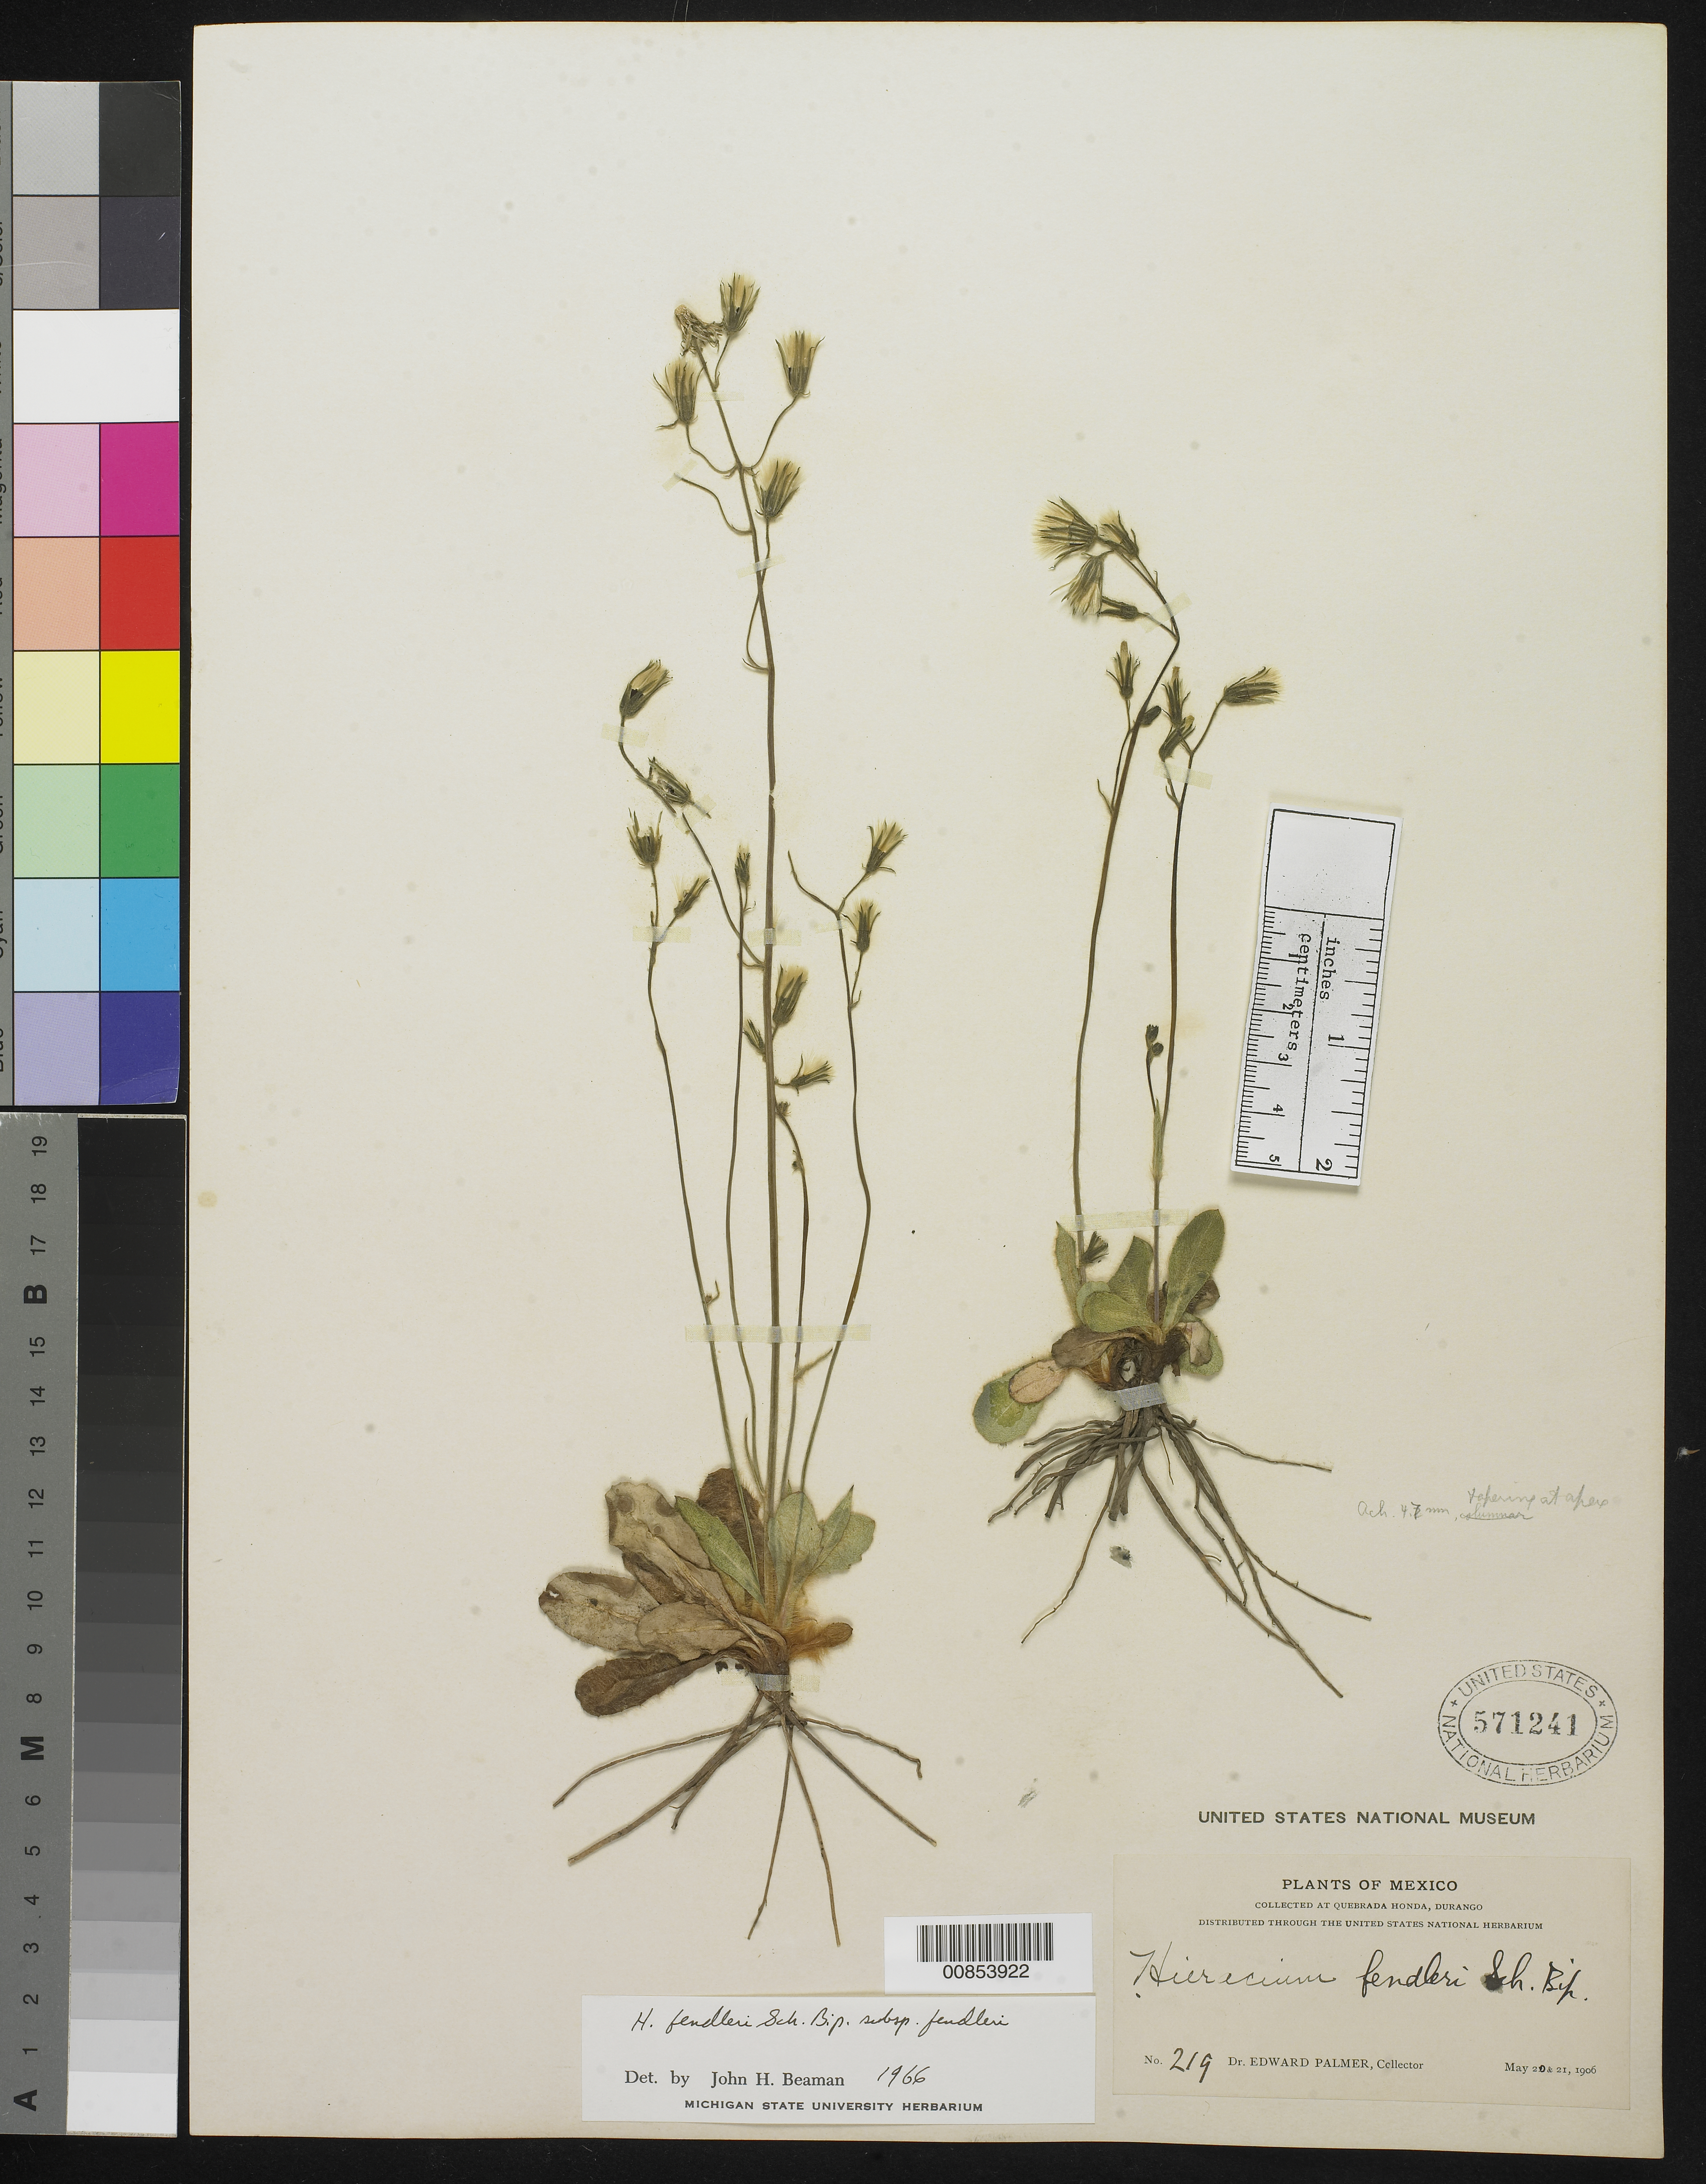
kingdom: Plantae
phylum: Tracheophyta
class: Magnoliopsida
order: Asterales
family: Asteraceae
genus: Hieracium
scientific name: Hieracium fendleri subsp. fendleri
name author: Sch. Bip.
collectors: E. Palmer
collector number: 219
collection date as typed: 20 May 1906 to 21 May 1906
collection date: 1906-05-20/1906-05-21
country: Mexico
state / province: Durango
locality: Quebrada Honda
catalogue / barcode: US 571241